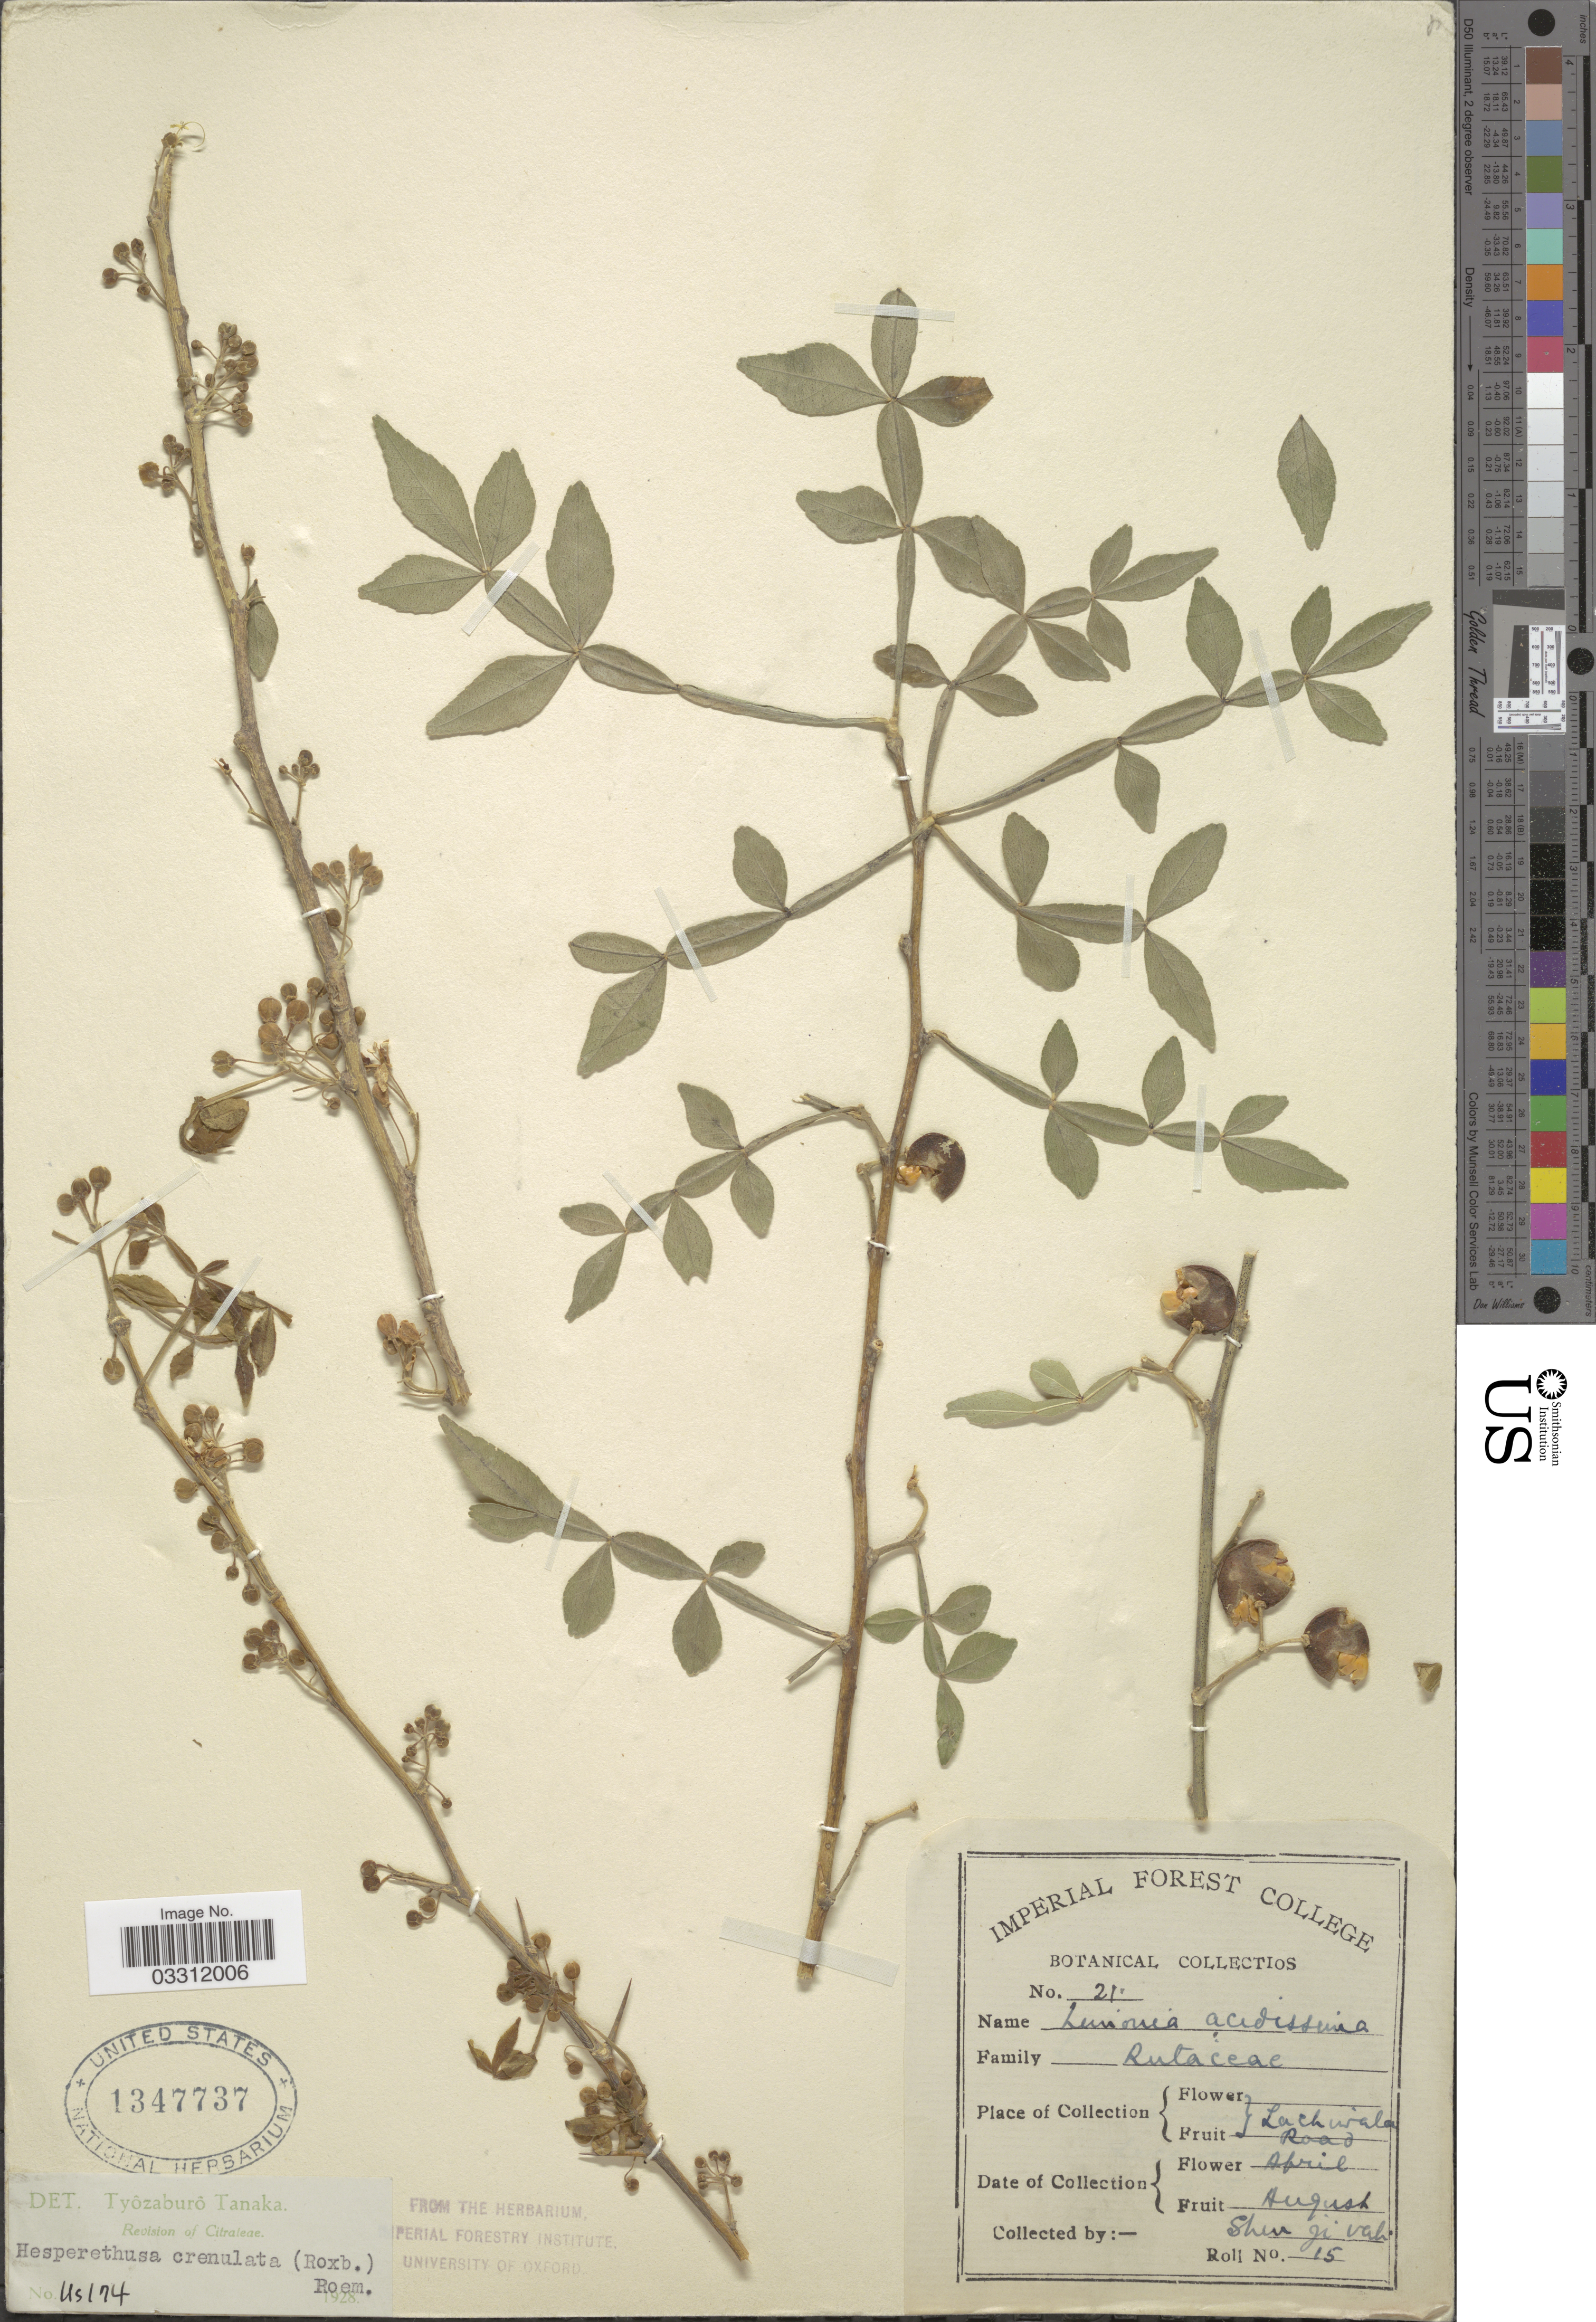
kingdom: Plantae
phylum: Tracheophyta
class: Magnoliopsida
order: Sapindales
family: Rutaceae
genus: Naringi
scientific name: Naringi crenulata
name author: (Roxb.) Nicolson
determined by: Strong, Mark T., (BOT), Smithsonian Institution - National Museum of Natural History (UNITED STATES)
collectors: S. Vali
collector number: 21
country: India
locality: Lachiwala Road.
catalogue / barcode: US 1347737